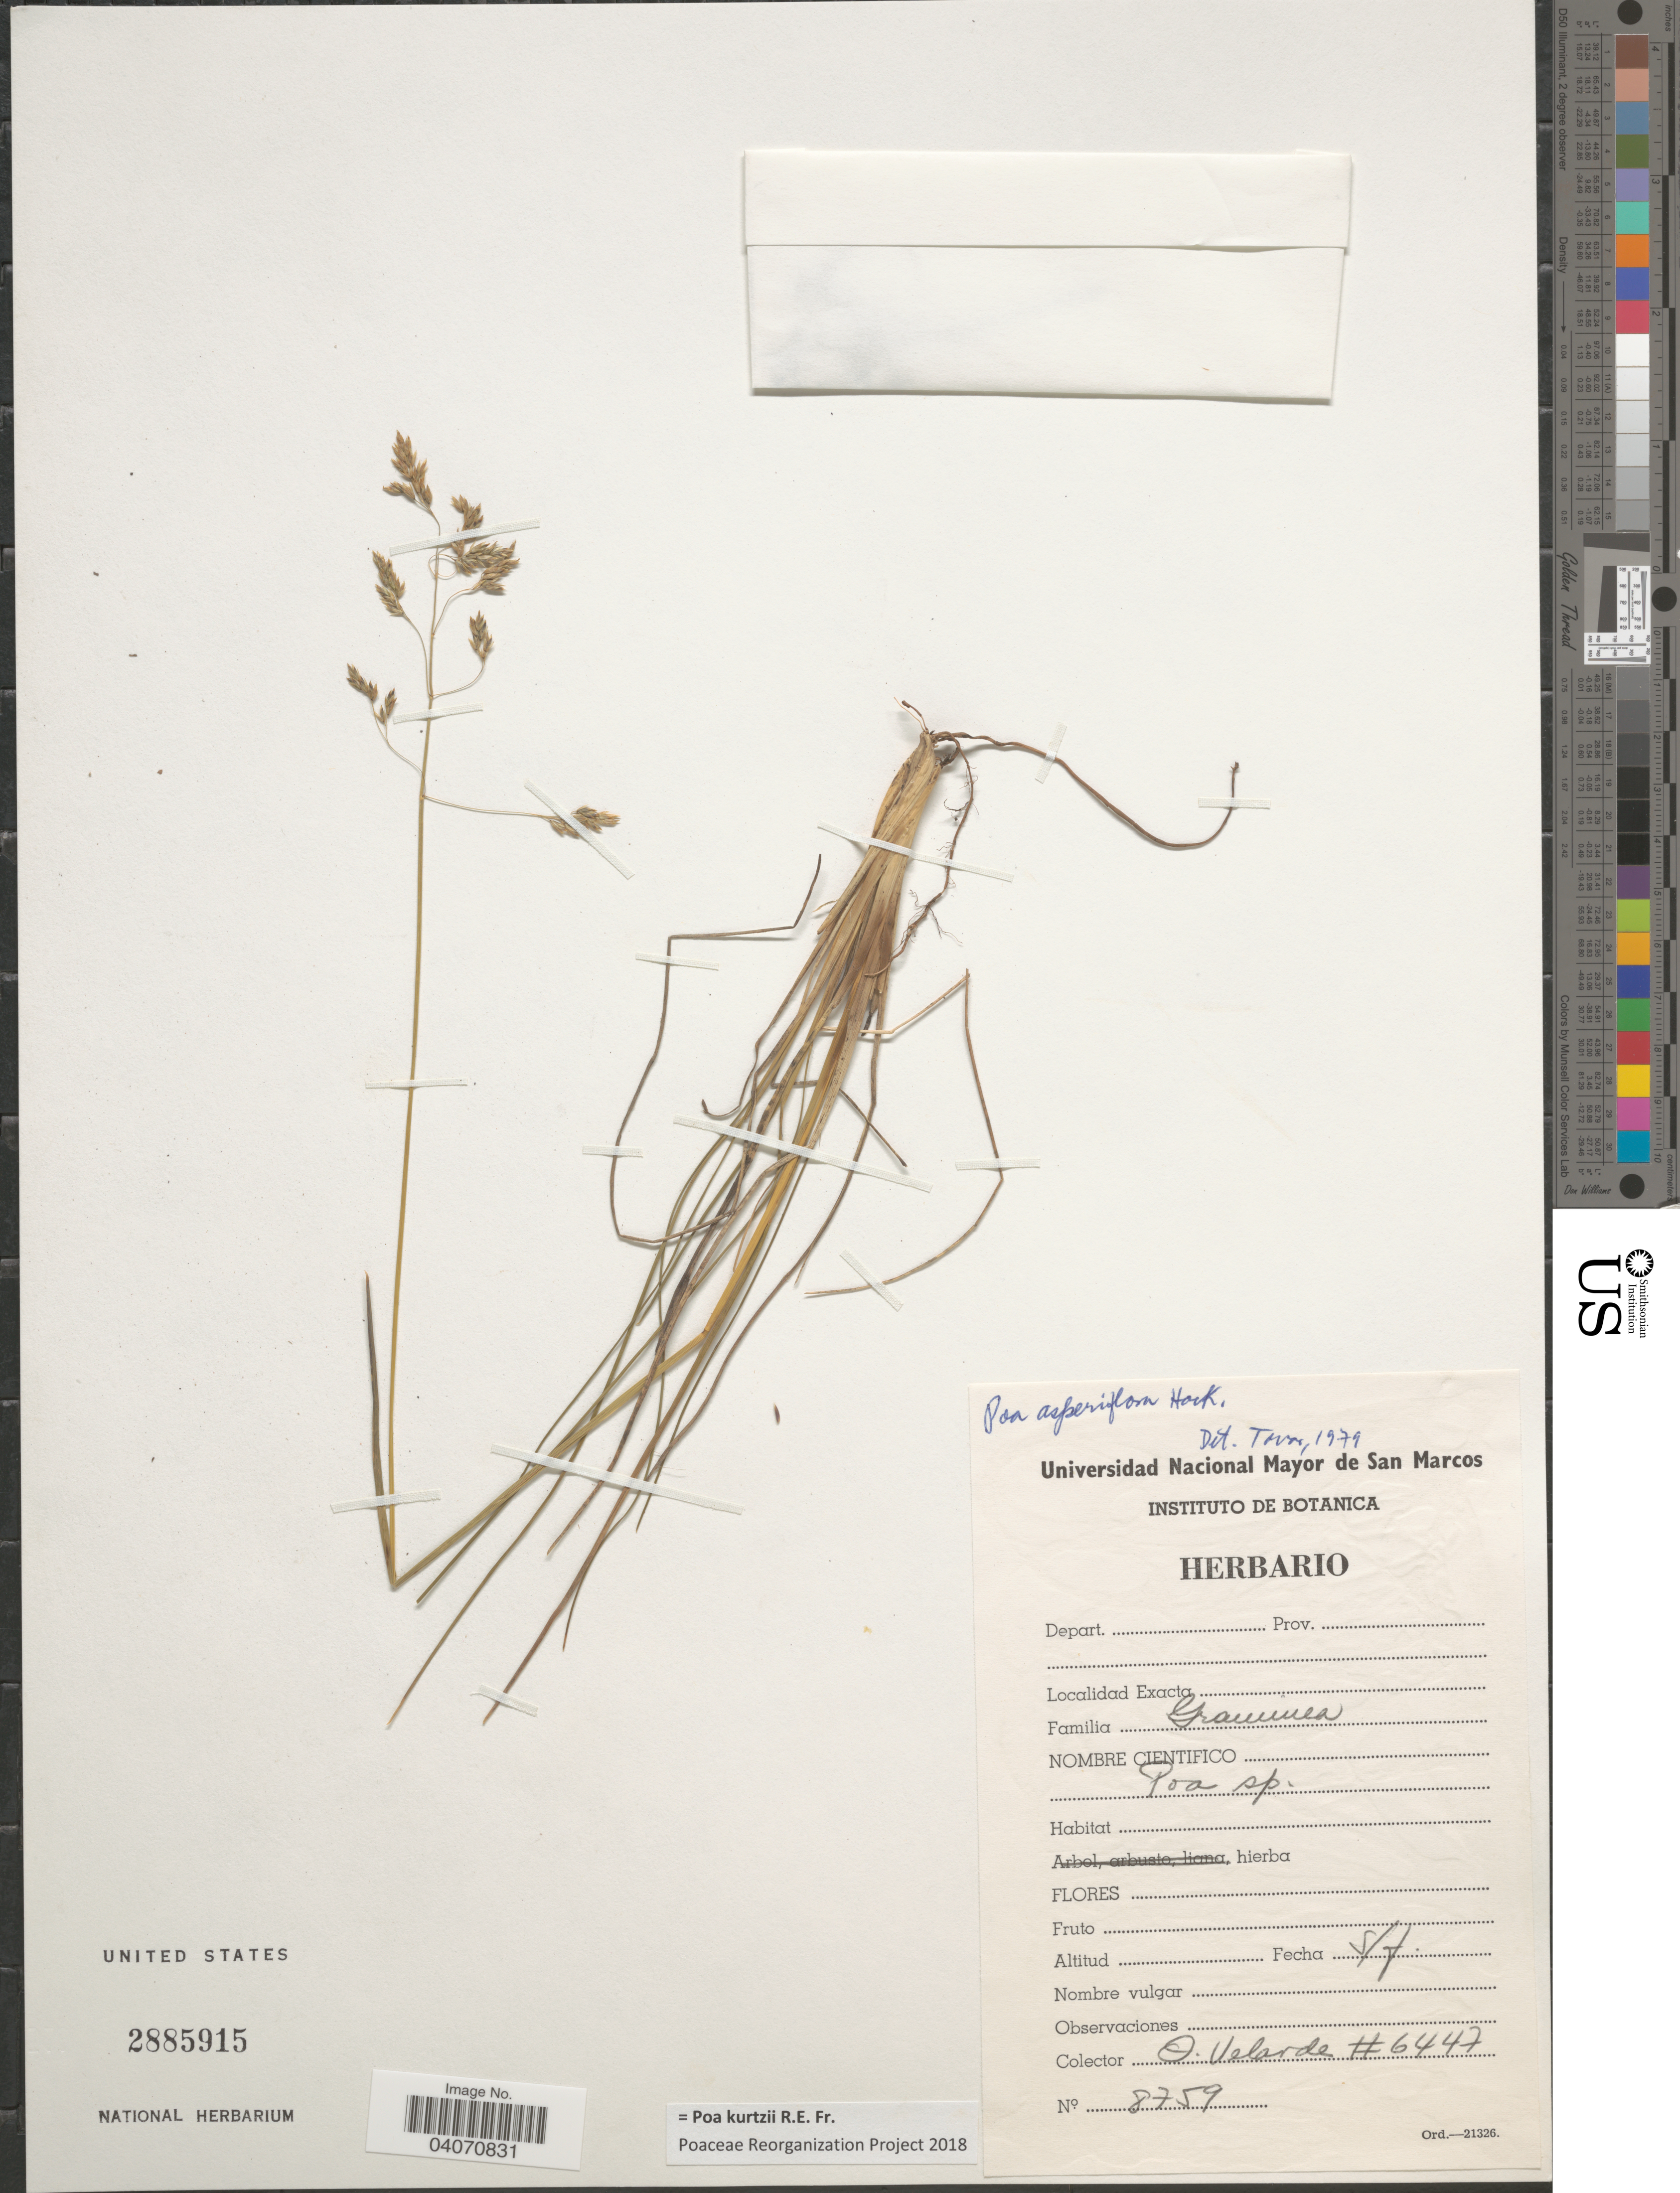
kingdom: Plantae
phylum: Tracheophyta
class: Liliopsida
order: Poales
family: Poaceae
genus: Poa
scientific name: Poa kurtzii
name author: R.E. Fr.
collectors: O. Velarde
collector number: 6447/8759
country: Guatemala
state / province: San Marcos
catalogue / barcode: US 2885915